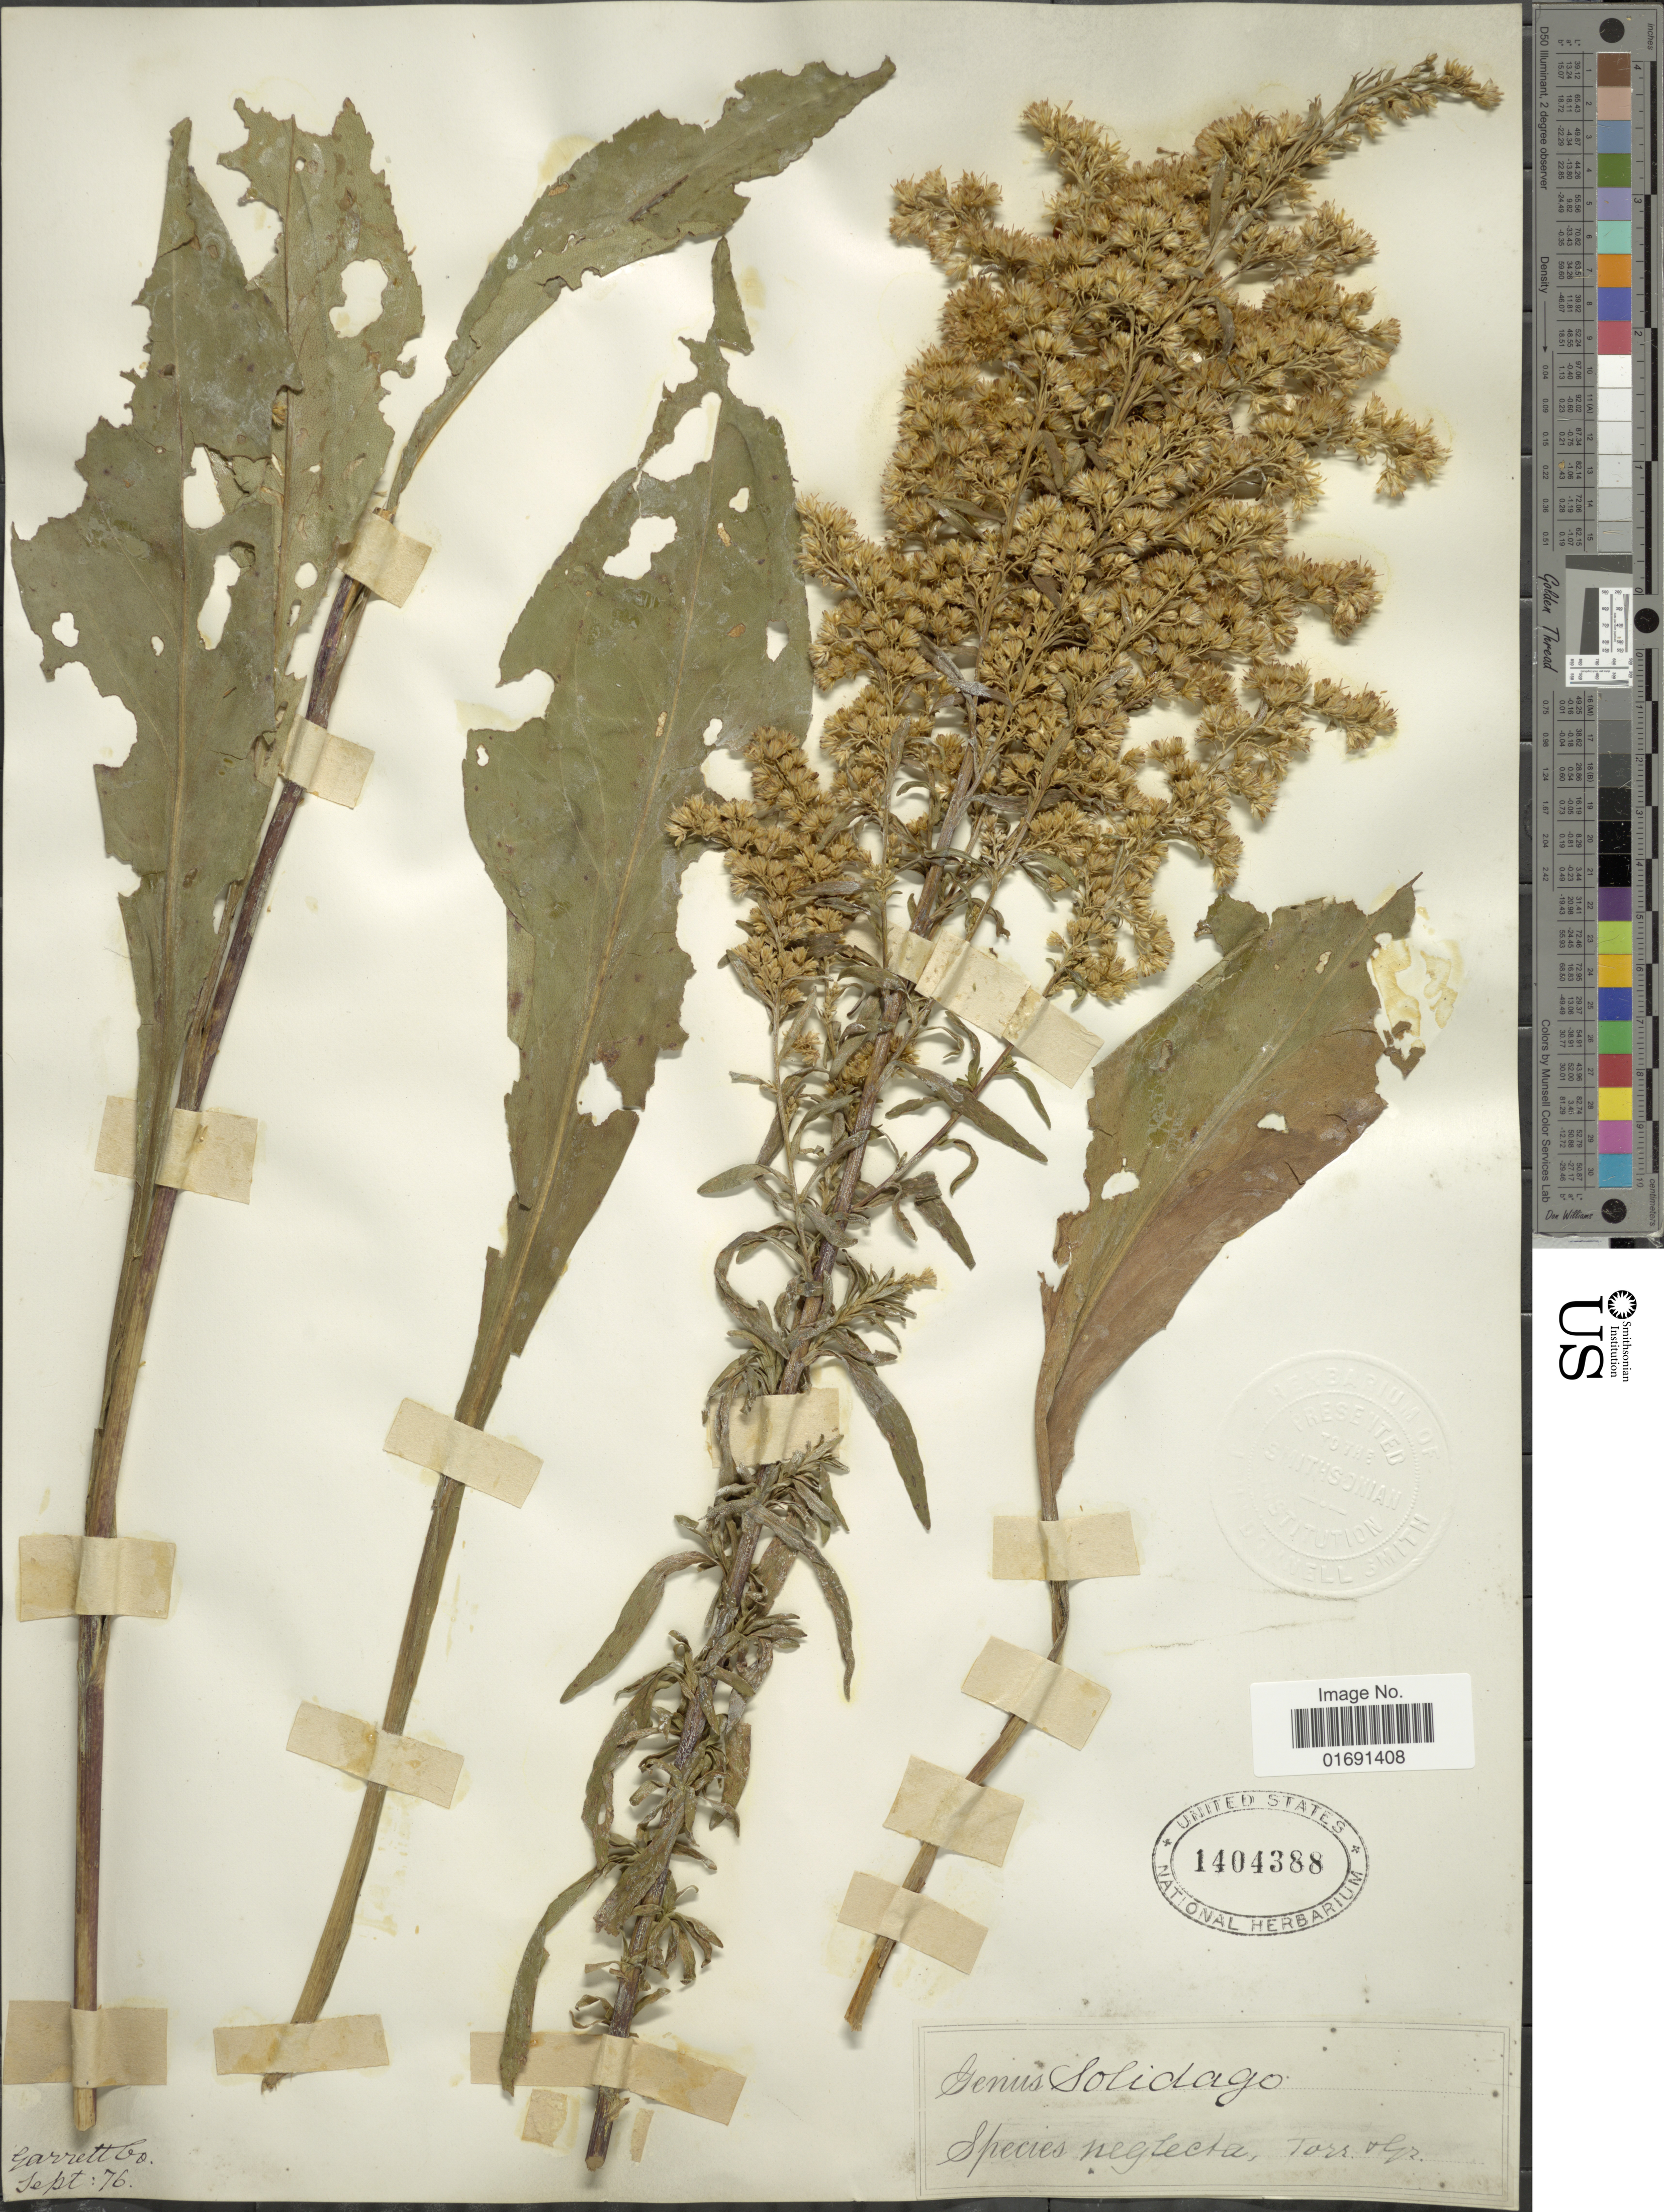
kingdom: Plantae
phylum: Tracheophyta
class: Magnoliopsida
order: Asterales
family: Asteraceae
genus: Solidago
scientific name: Solidago uniligulata var. neglecta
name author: Fernald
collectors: ex Herb. John Donnell Smith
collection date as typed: Transcribed d/m/y: /9/76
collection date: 1876-09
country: United States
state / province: Maryland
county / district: Garrett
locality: Garrett Co.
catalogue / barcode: US 1404388